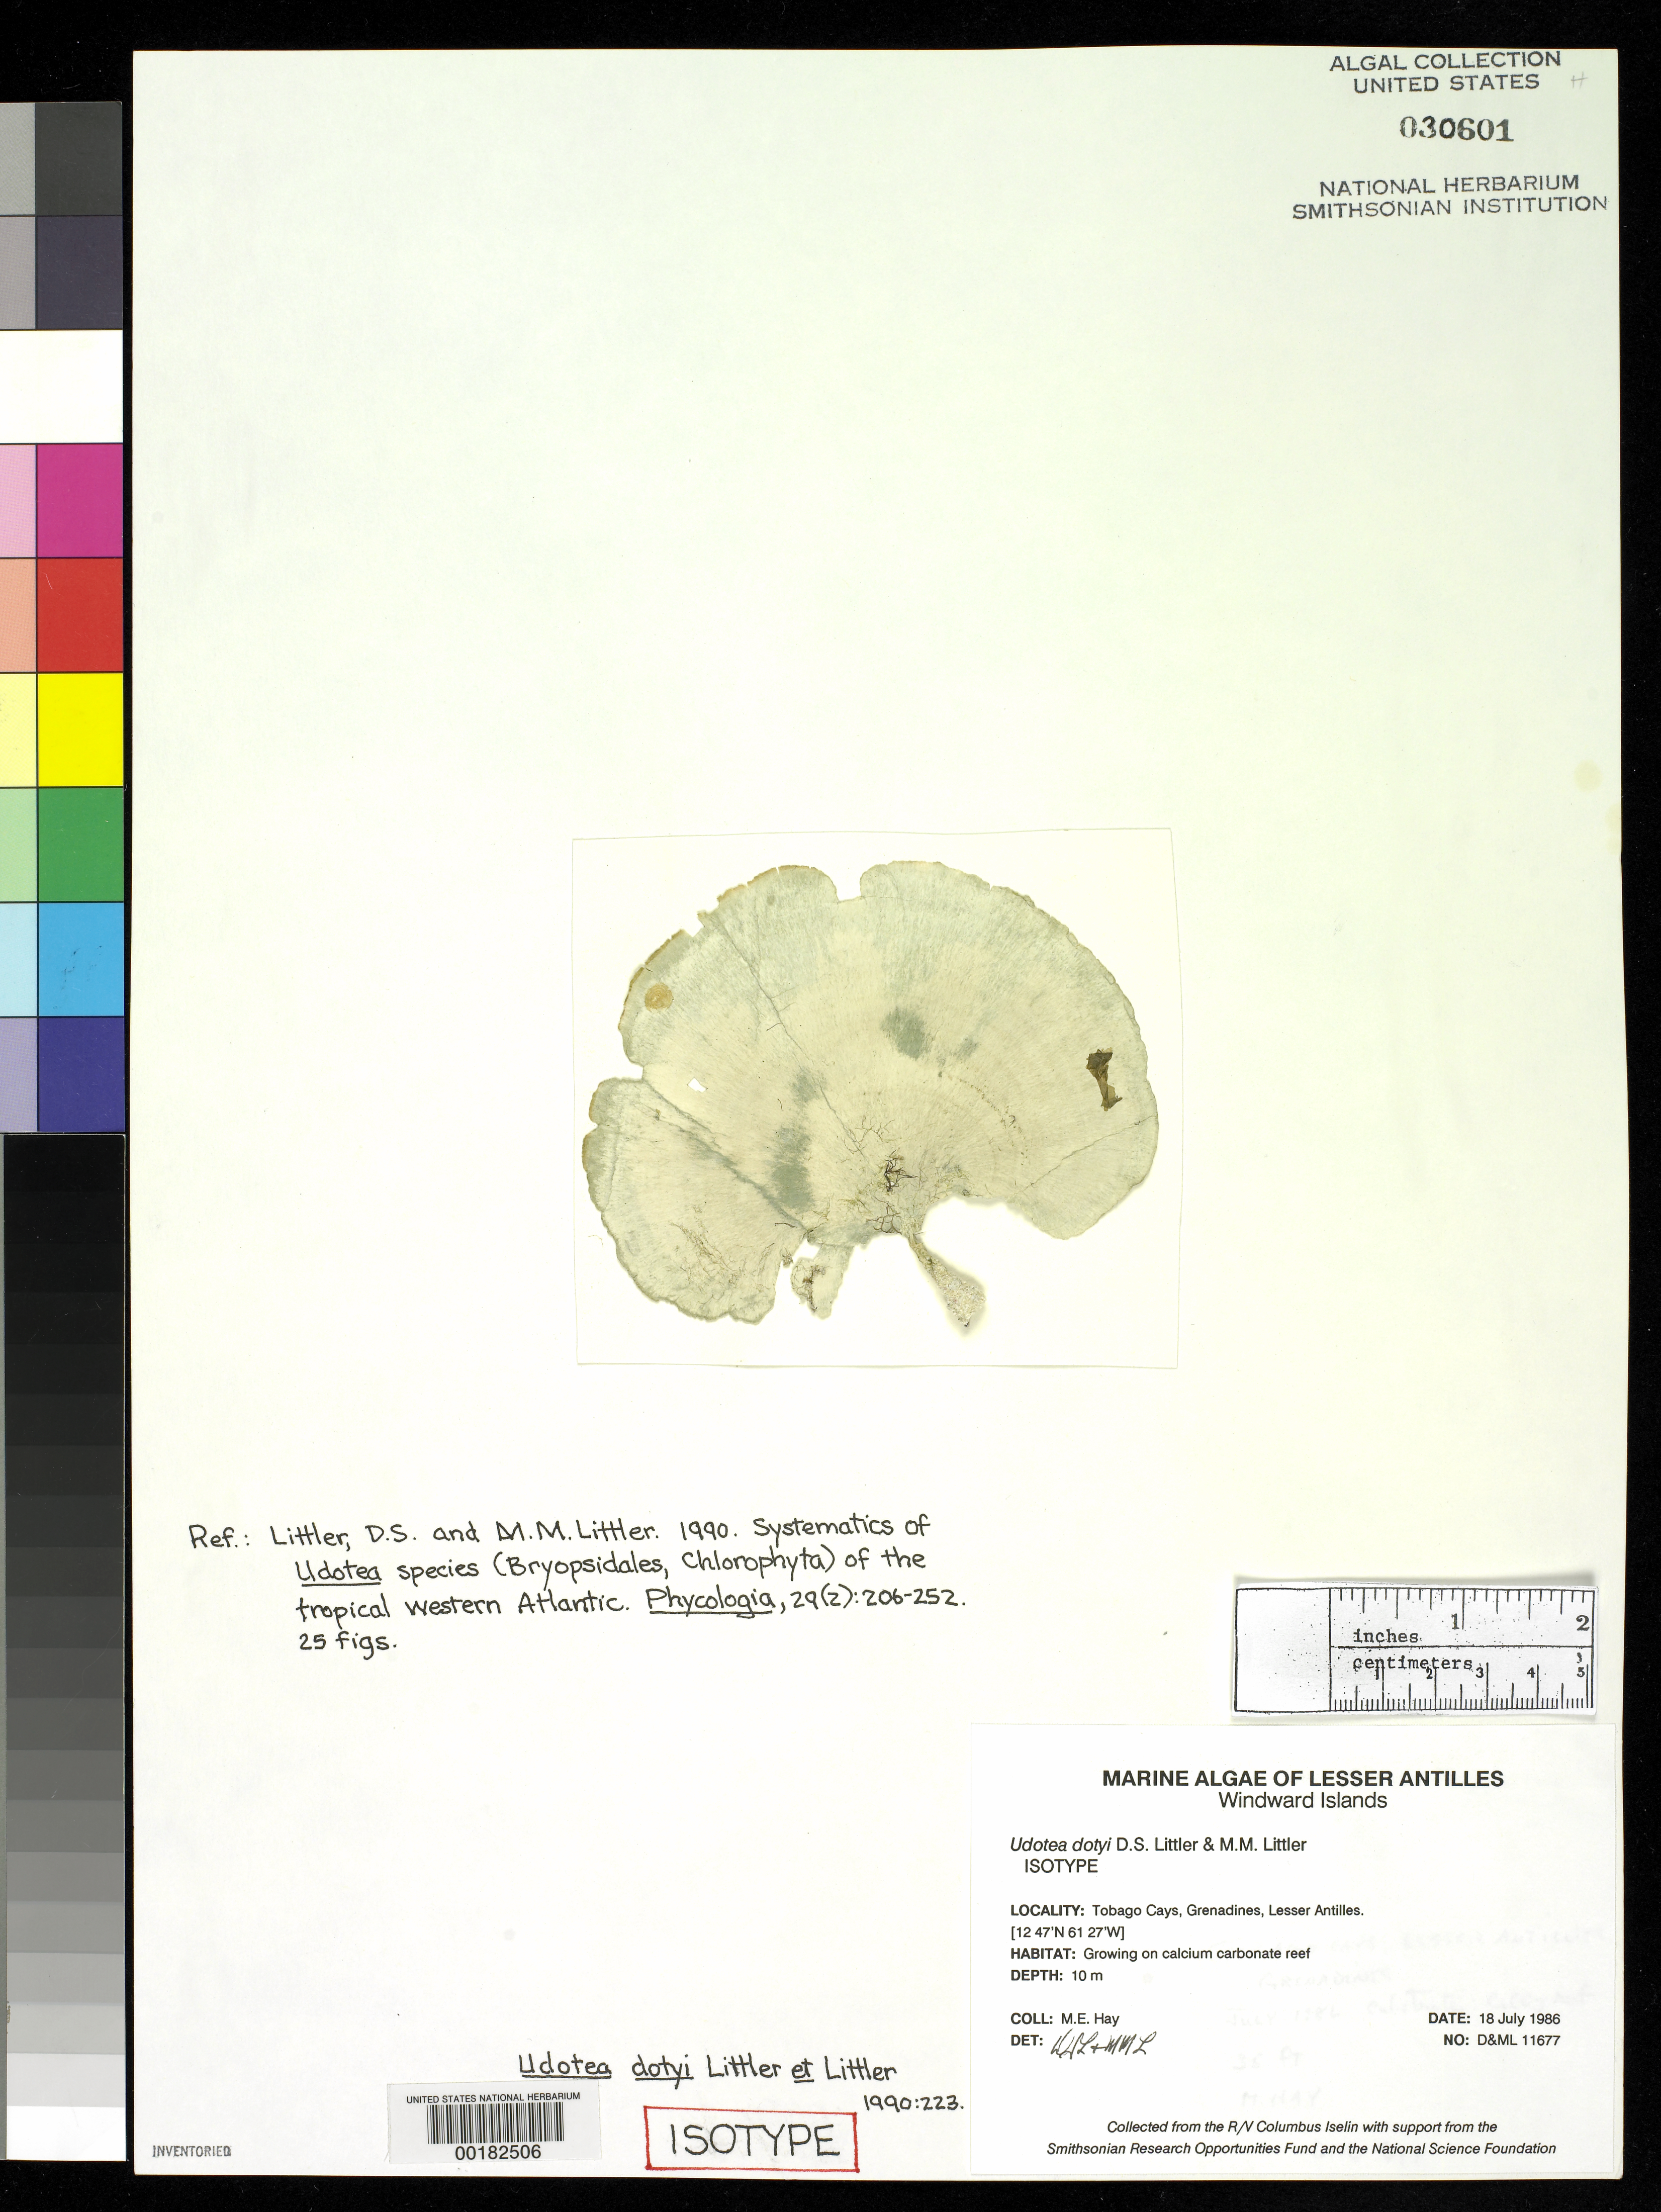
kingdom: Plantae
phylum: Chlorophyta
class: Ulvophyceae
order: Bryopsidales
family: Udoteaceae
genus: Udotea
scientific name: Udotea dotyi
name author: D.S. Littler & Littler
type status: Isotype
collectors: M. E. Hay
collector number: D&ML 11677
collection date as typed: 18 Jul 1986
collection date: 1986-07-18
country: St. Vincent - Grenadines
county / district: Grenadines Parish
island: Grenadine Islands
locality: Tobago Cays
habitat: On calcium carbonate reef.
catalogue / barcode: US 30601